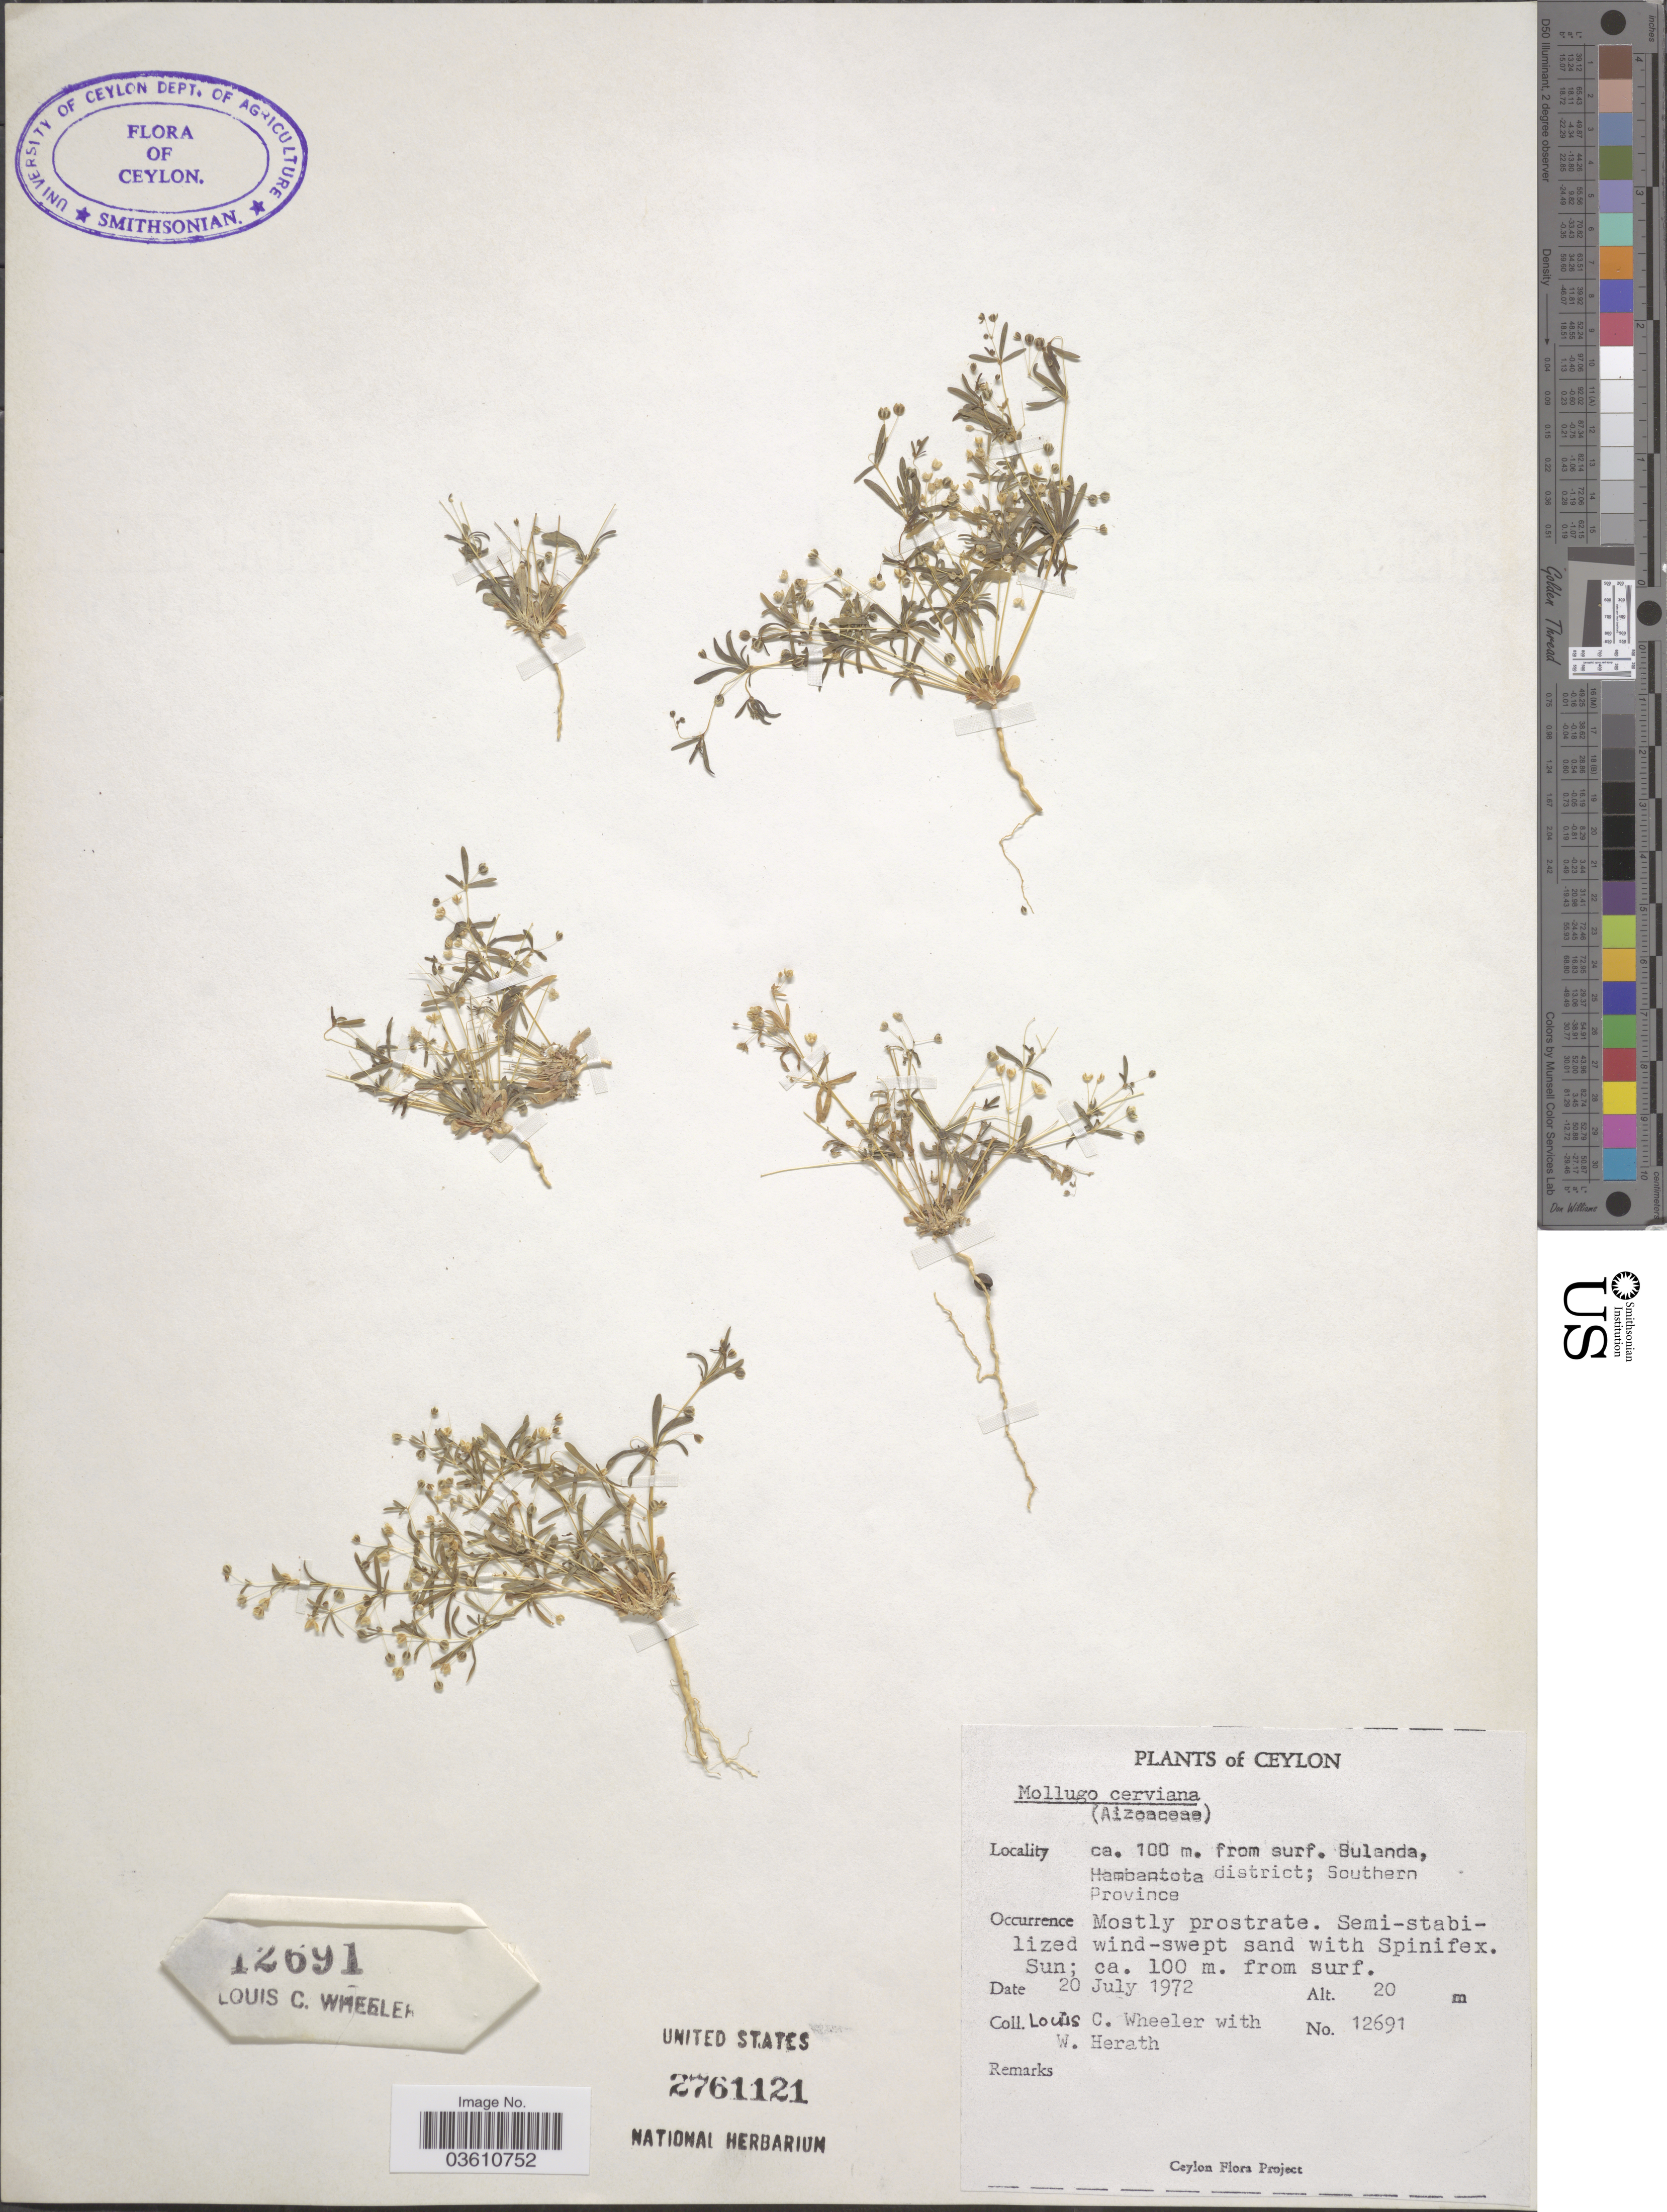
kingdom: Plantae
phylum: Tracheophyta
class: Magnoliopsida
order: Caryophyllales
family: Molluginaceae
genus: Hypertelis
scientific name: Hypertelis umbellata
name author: (Forssk.) Thulin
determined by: Strong, Mark T., (BOT), Smithsonian Institution - National Museum of Natural History (UNITED STATES)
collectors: C. Wheeler & W. Herath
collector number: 12691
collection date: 1972-07-20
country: Sri Lanka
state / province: Southern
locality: Ceylon. ca. 100 m. from surf. Bulanda, Hambantota district; Southern Province.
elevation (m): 20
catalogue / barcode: US 2761121